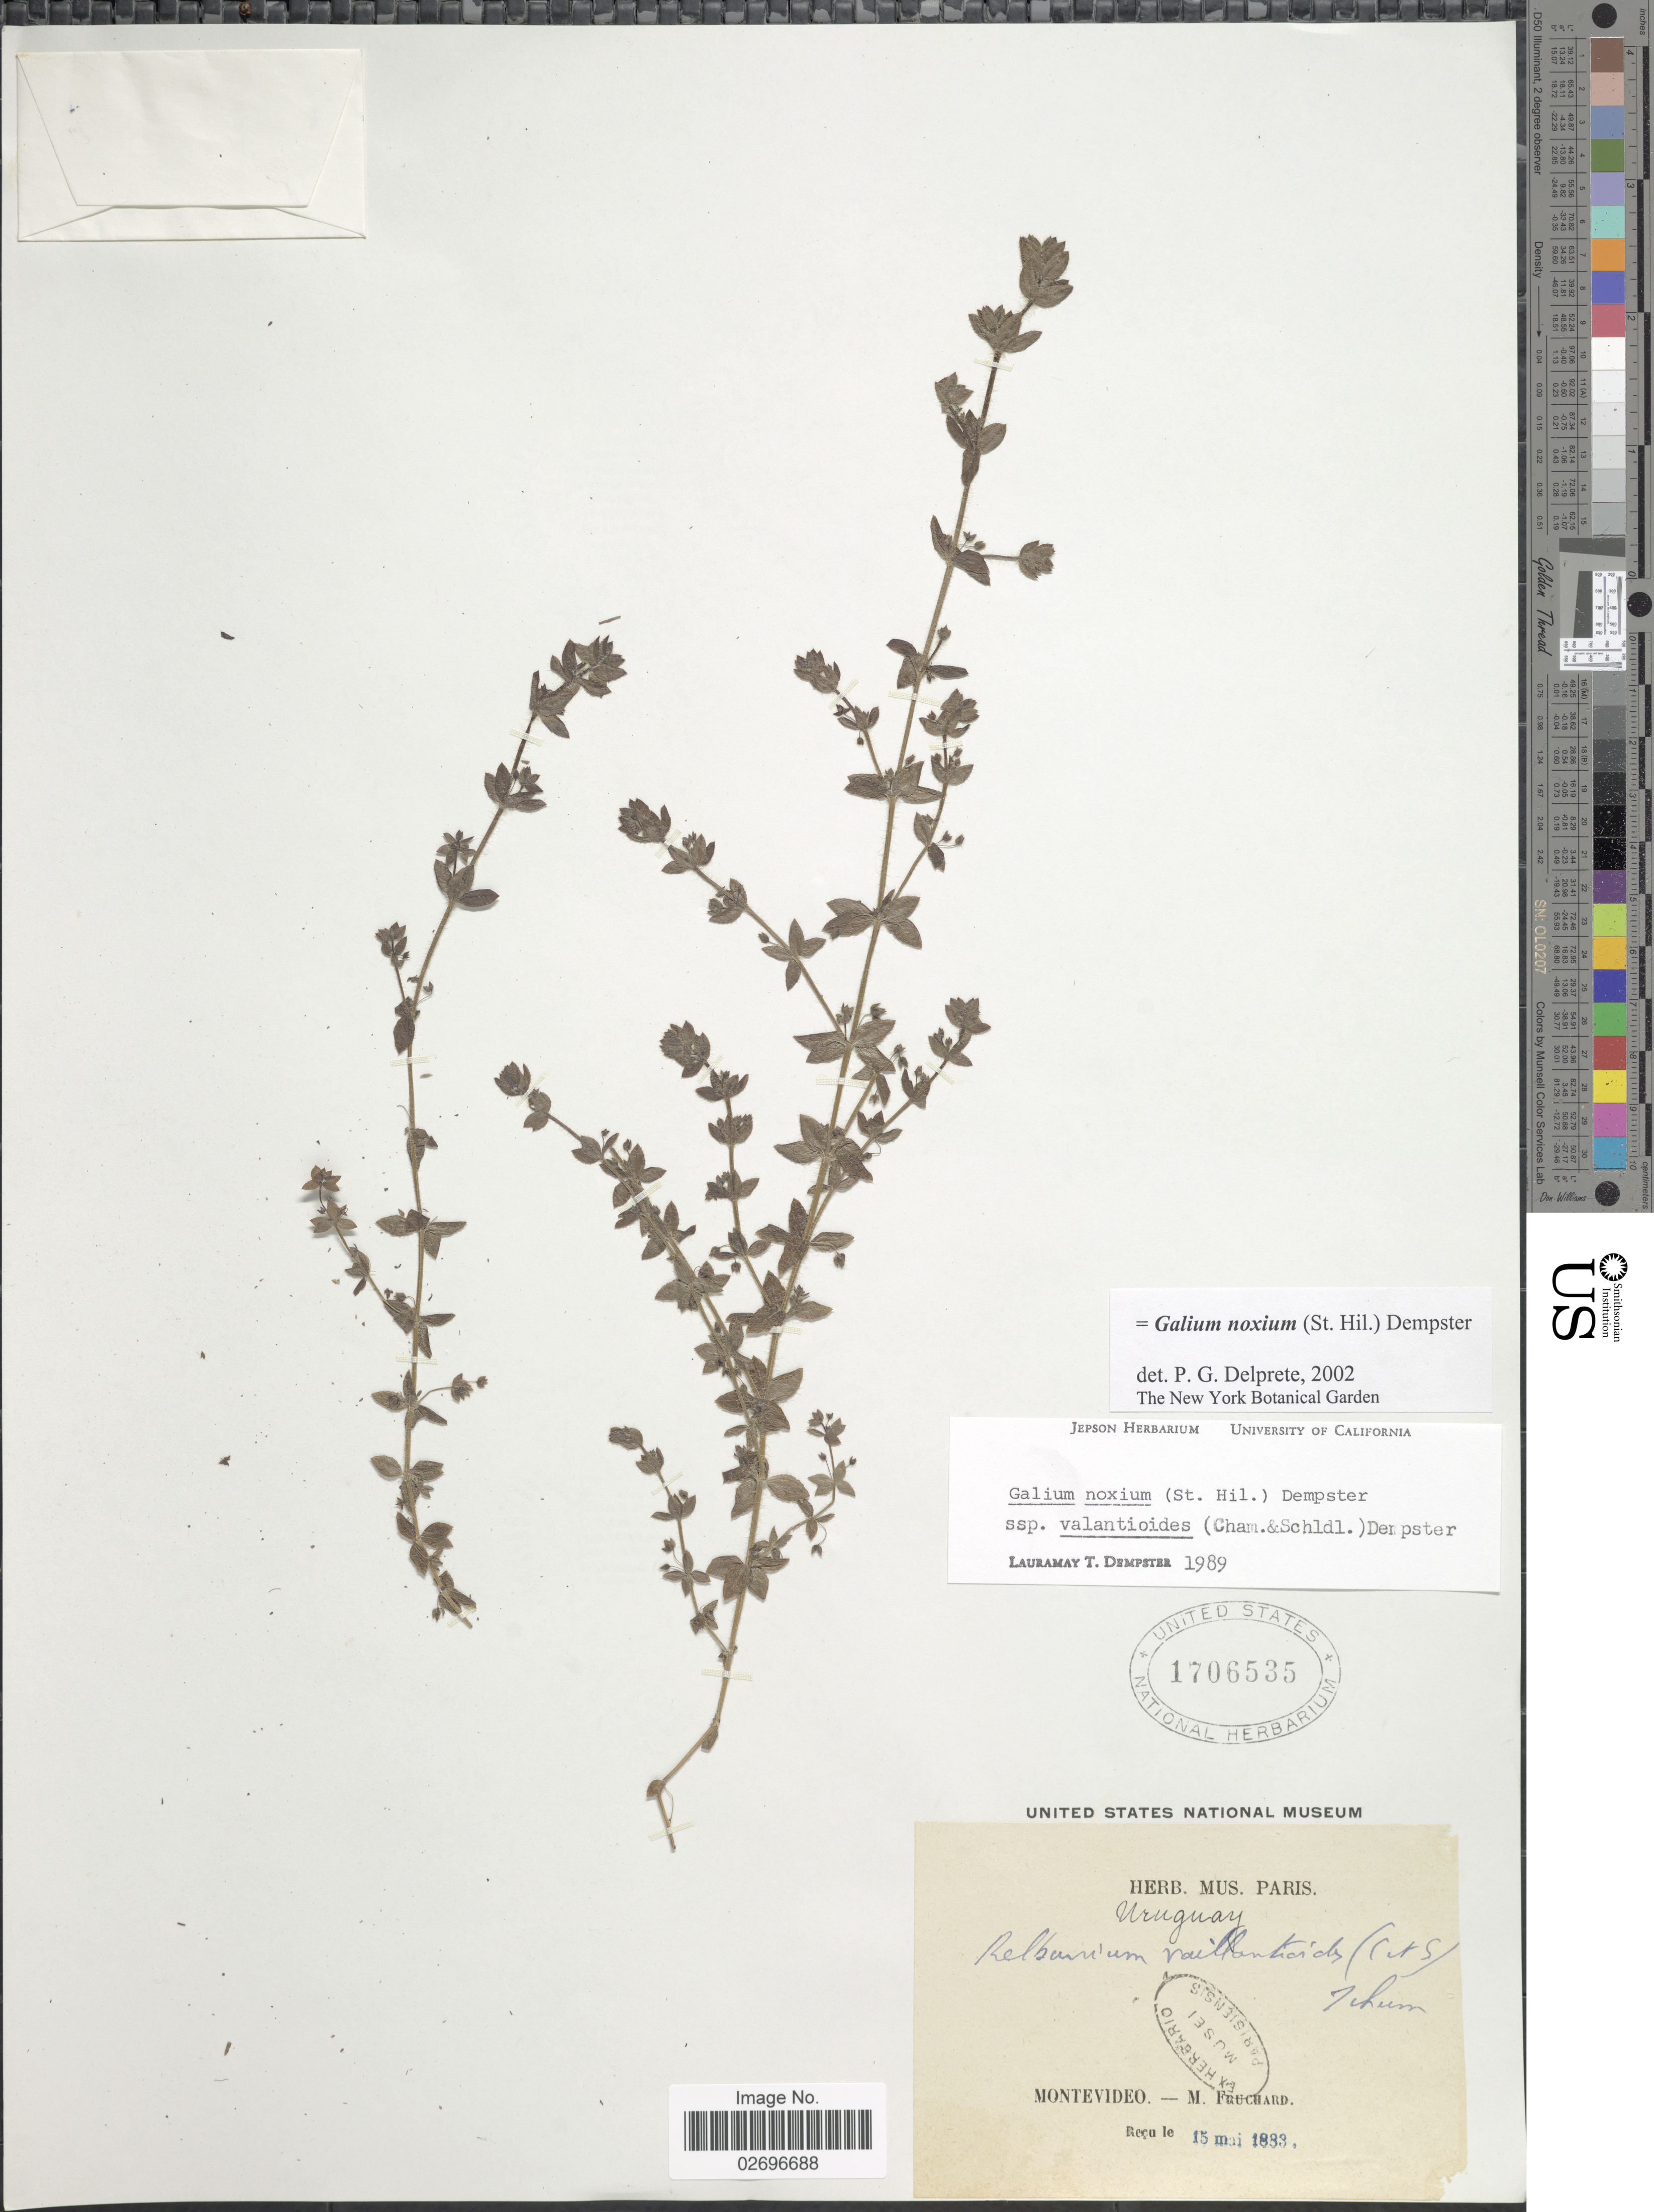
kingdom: Plantae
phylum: Tracheophyta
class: Magnoliopsida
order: Gentianales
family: Rubiaceae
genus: Galium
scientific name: Galium noxium subsp. valantioides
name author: (Cham. & Schltdl.) Dempster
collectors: M. Fruchard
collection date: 1883-05-15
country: Uruguay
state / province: Montevideo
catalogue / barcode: US 1706535